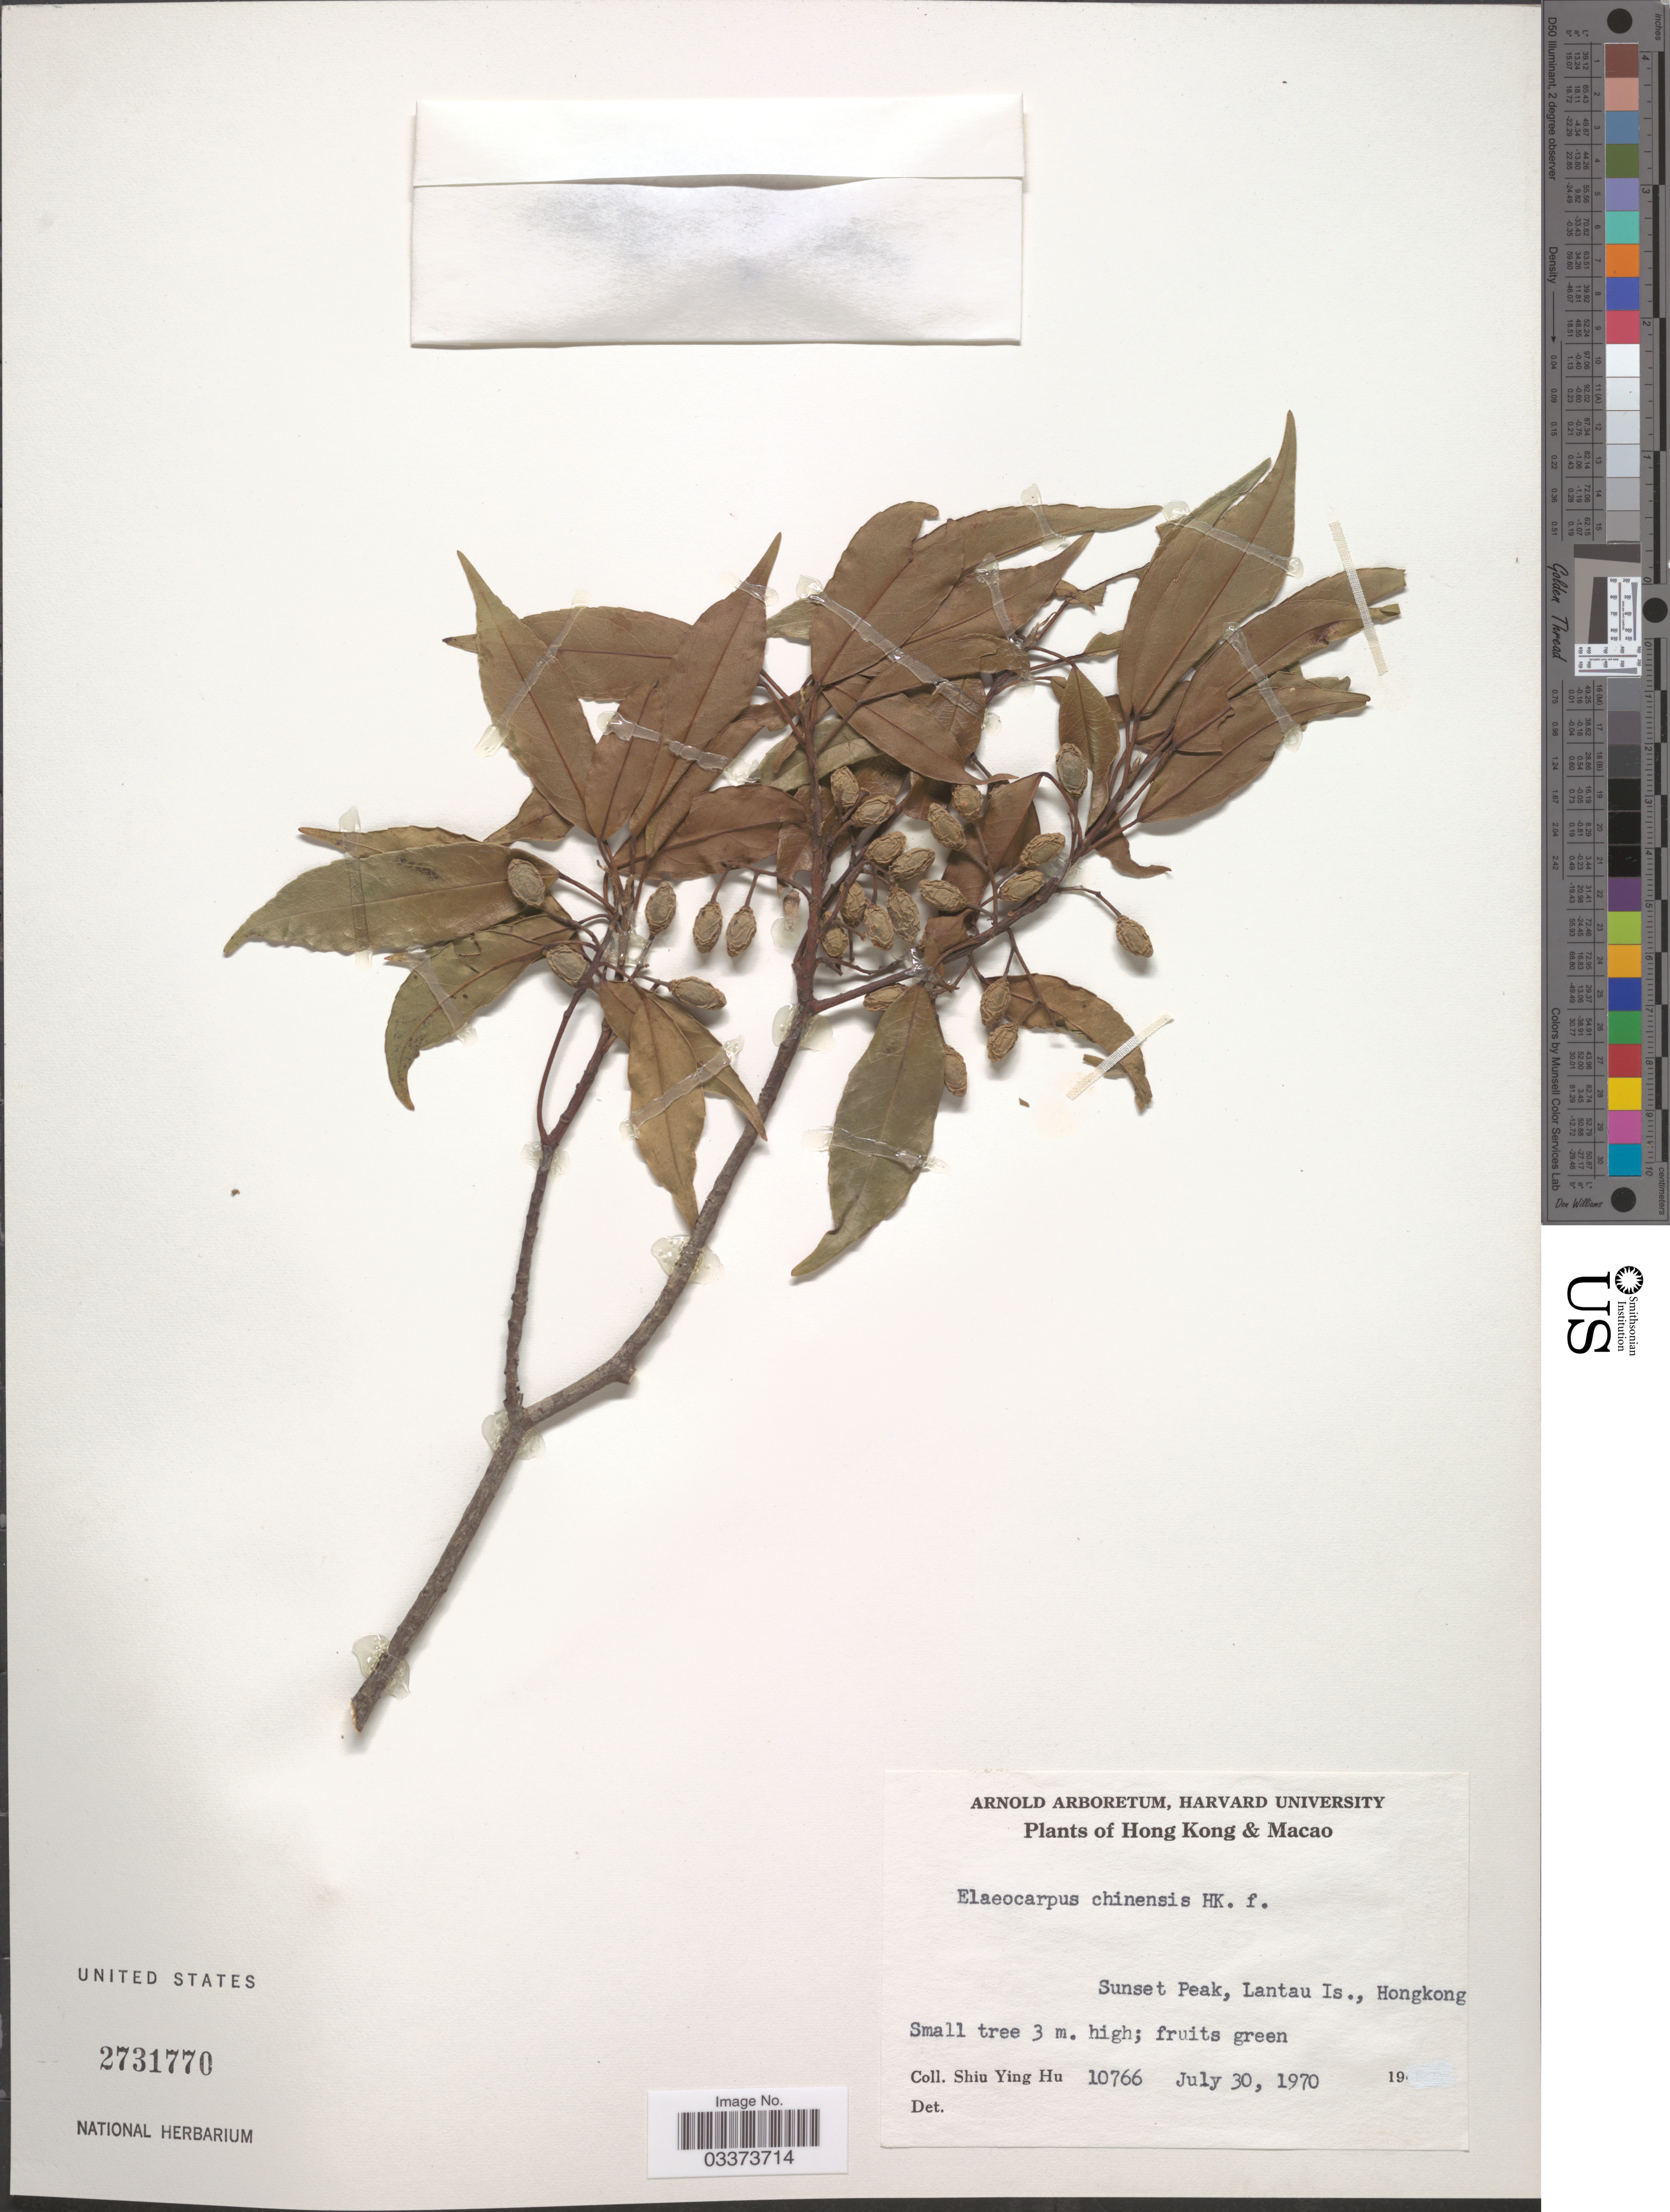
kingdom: Plantae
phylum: Tracheophyta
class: Magnoliopsida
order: Oxalidales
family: Elaeocarpaceae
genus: Elaeocarpus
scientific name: Elaeocarpus chinensis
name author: (A. Gray & Ch) Hook. f.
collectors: S. Y. Hu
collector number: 10766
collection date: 1970-07-30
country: China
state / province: Hong Kong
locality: Sunset Peak, Lantau Is.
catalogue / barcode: US 2731770